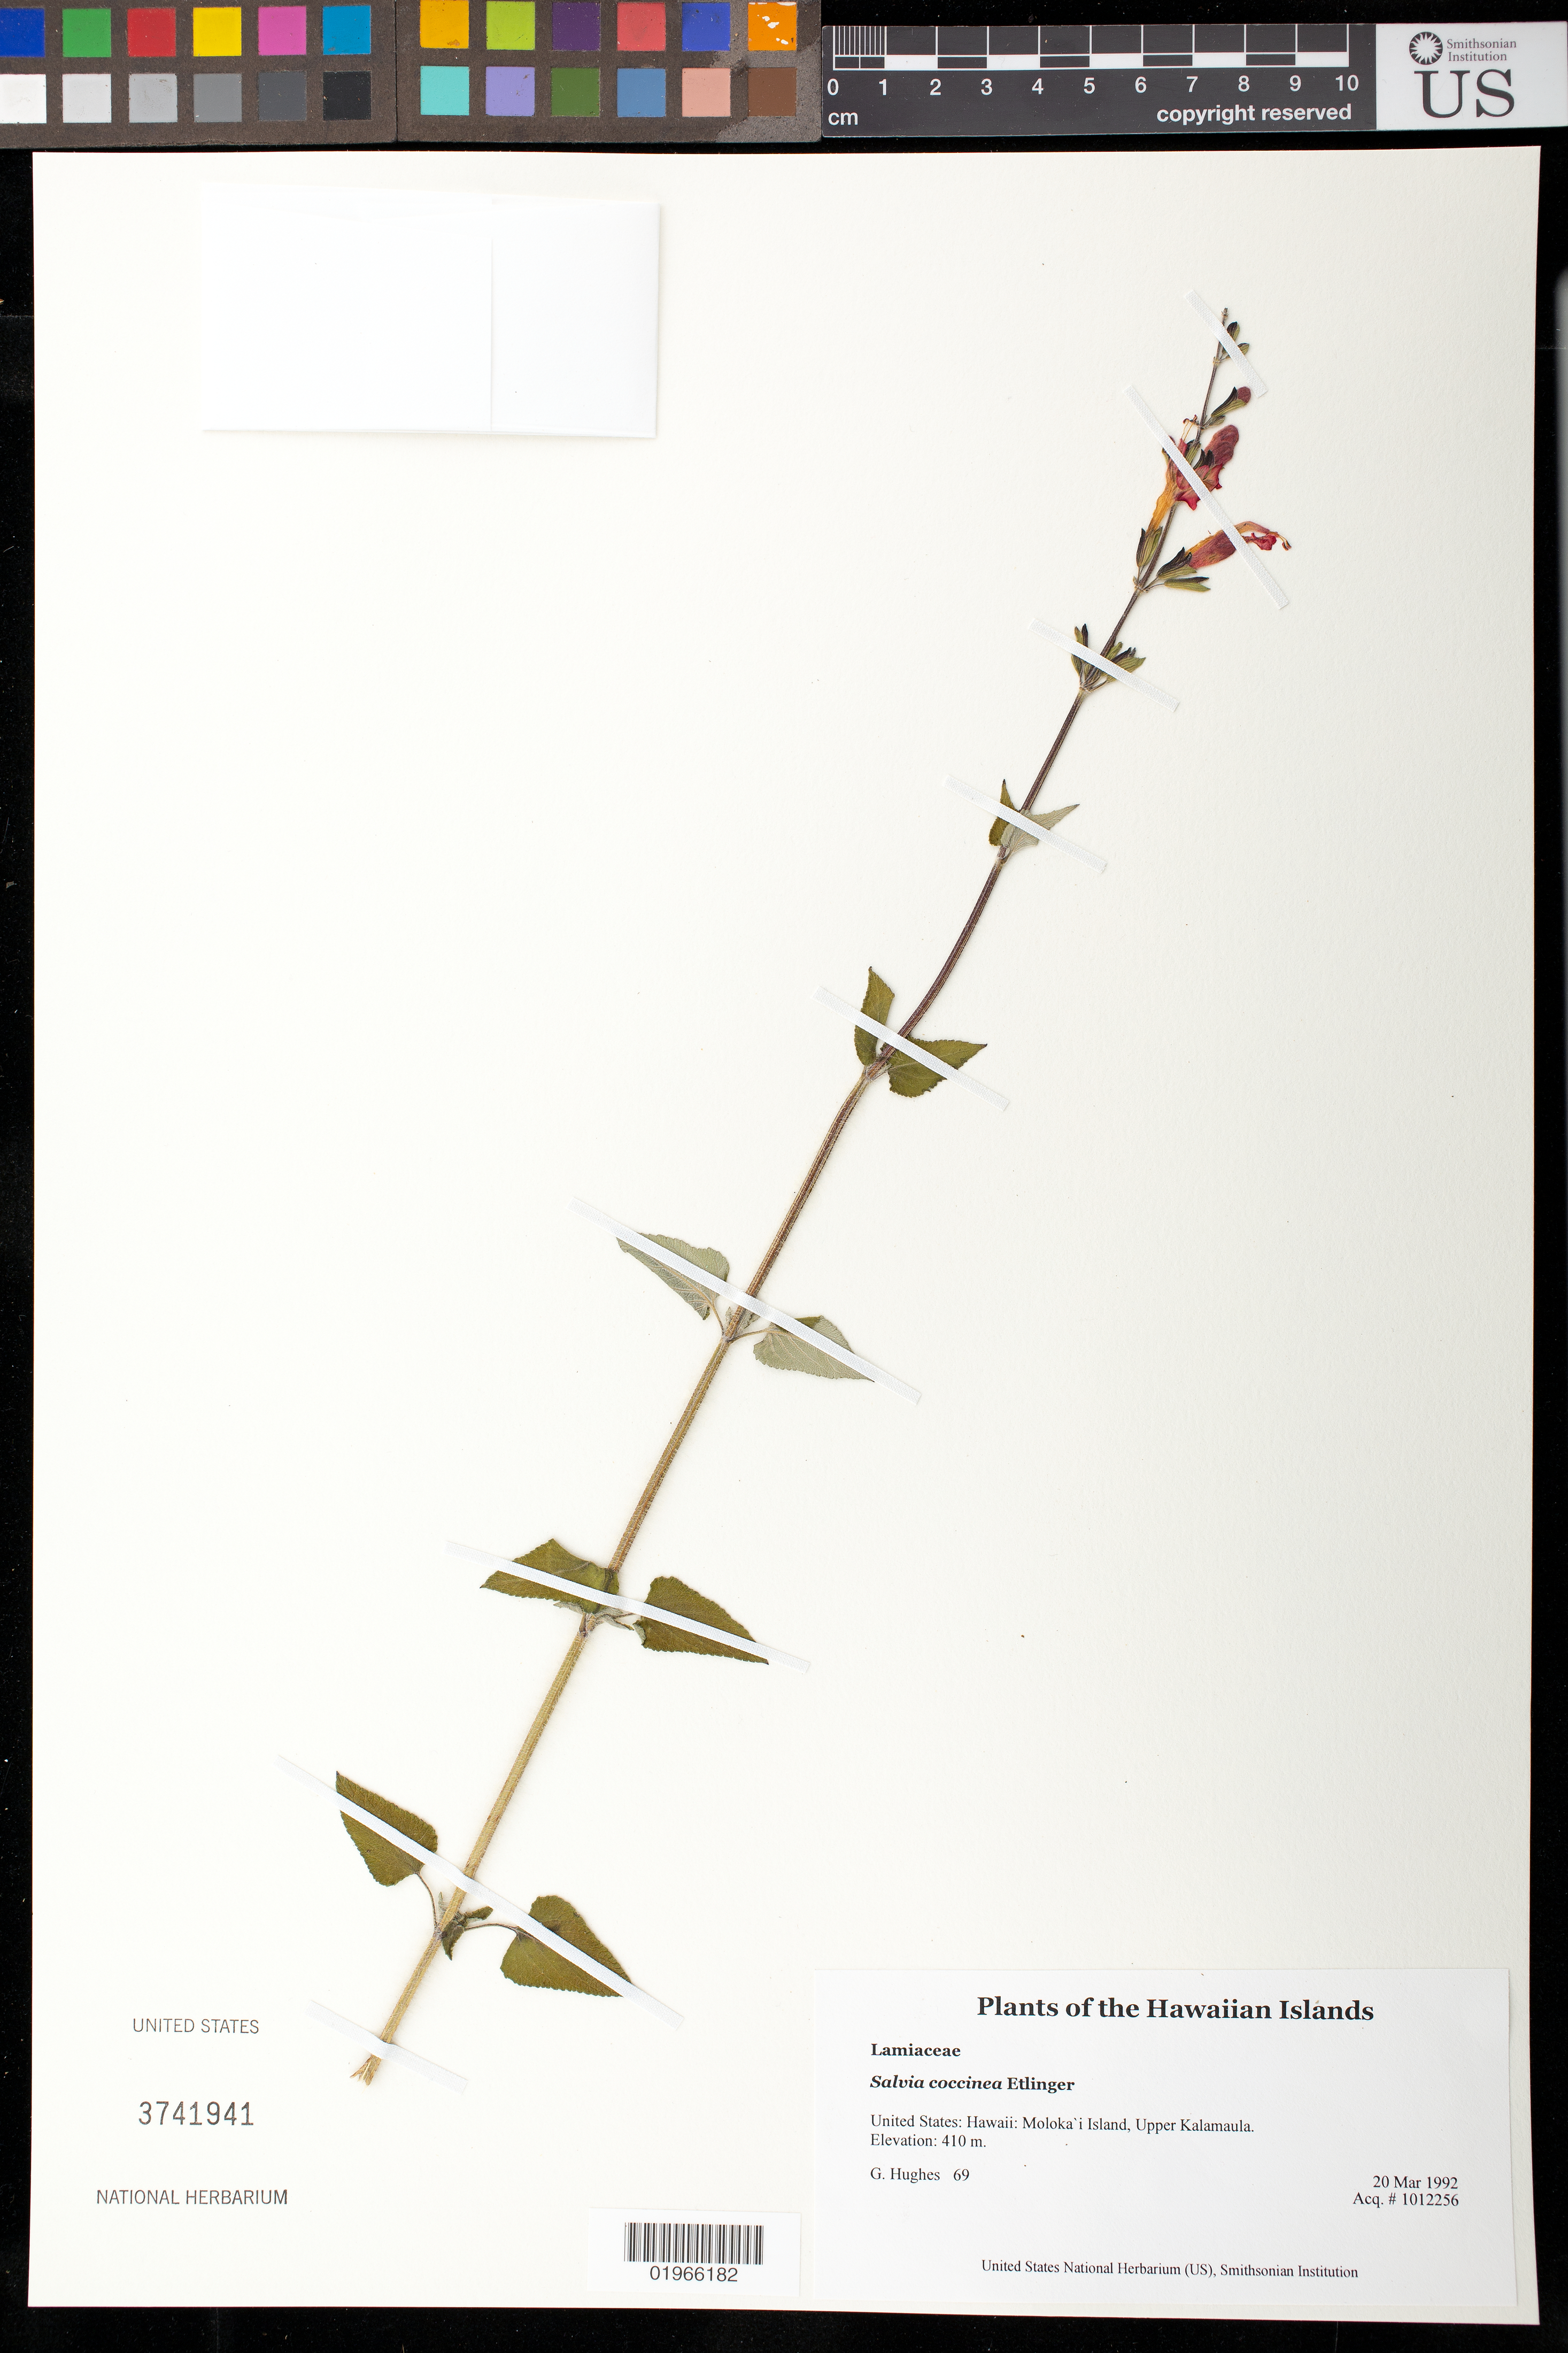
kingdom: Plantae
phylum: Tracheophyta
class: Magnoliopsida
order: Lamiales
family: Lamiaceae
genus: Salvia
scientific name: Salvia coccinea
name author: Etlinger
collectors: G. Hughes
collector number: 69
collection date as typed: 3-20-92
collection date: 1992-03-20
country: United States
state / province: Hawaii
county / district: Maui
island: Moloka'i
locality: Upper Kalamaula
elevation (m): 69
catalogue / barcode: US 3741941